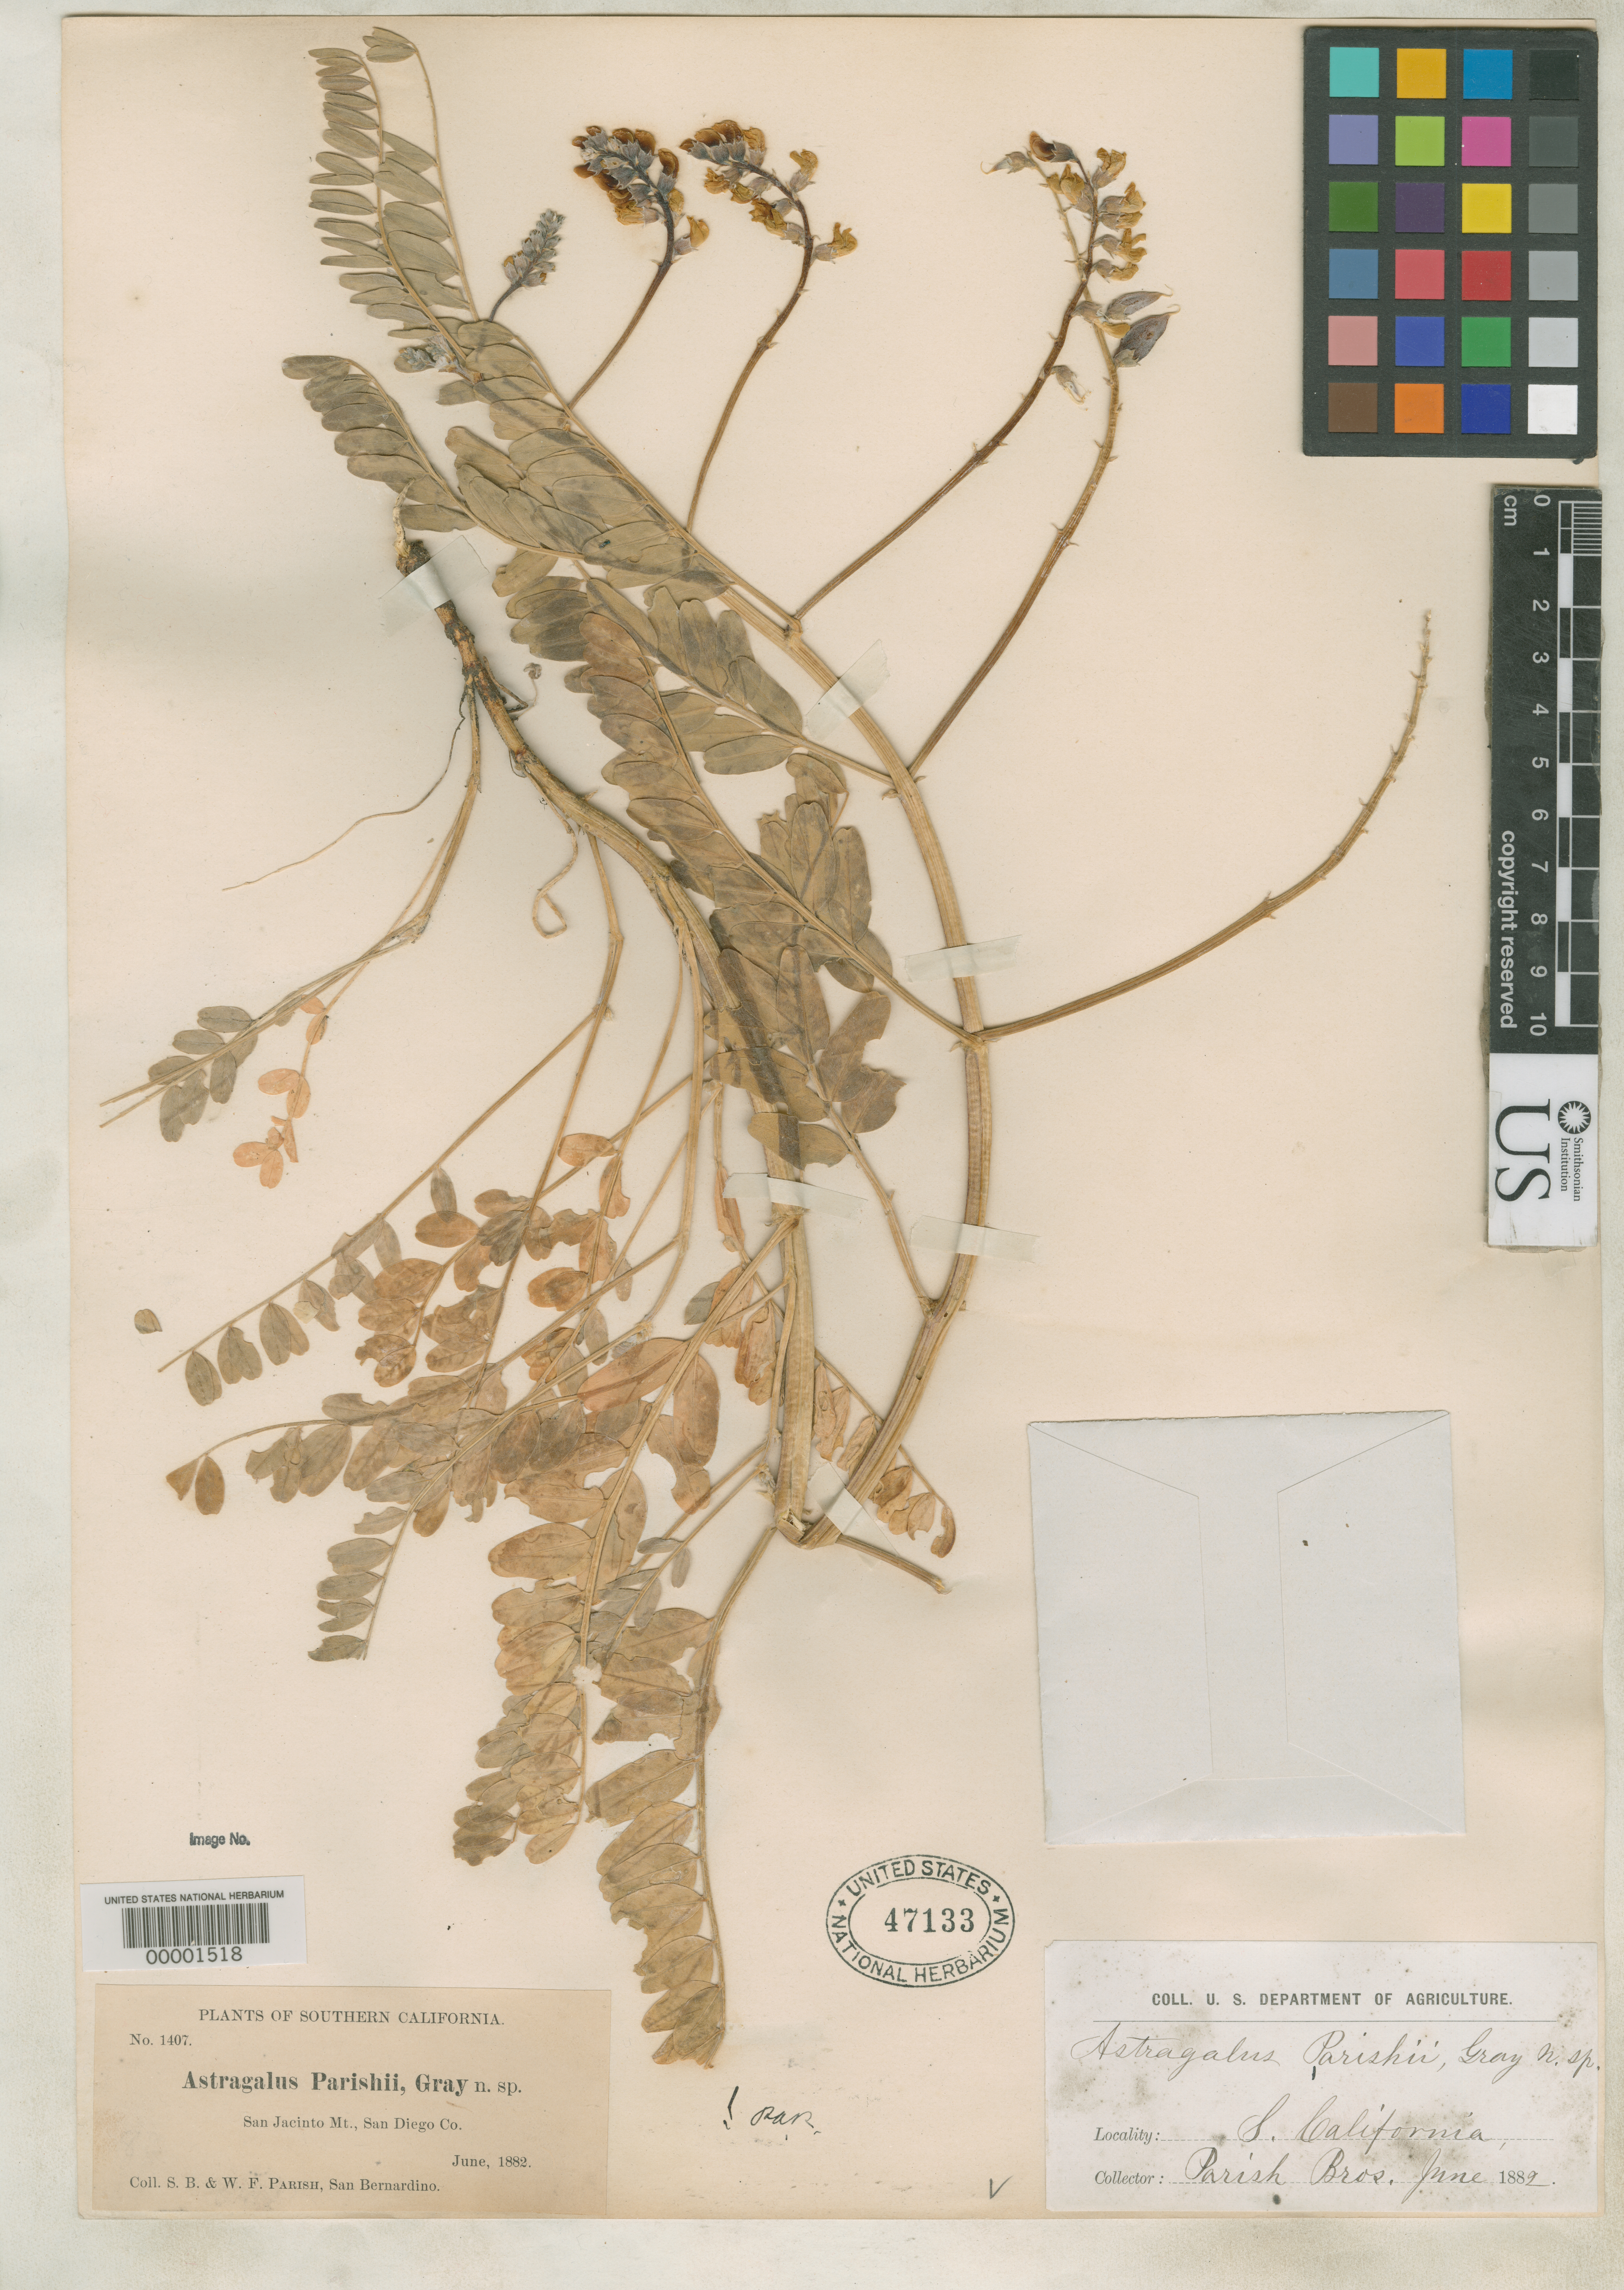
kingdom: Plantae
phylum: Tracheophyta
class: Magnoliopsida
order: Fabales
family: Fabaceae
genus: Astragalus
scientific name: Astragalus parishii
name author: A. Gray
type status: Possible Syntype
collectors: S. B. Parish & W. F. Parish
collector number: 1407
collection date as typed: Jun 1882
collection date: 1882-06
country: United States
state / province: California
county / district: Riverside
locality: San Jacinto Mountains.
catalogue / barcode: US 47133